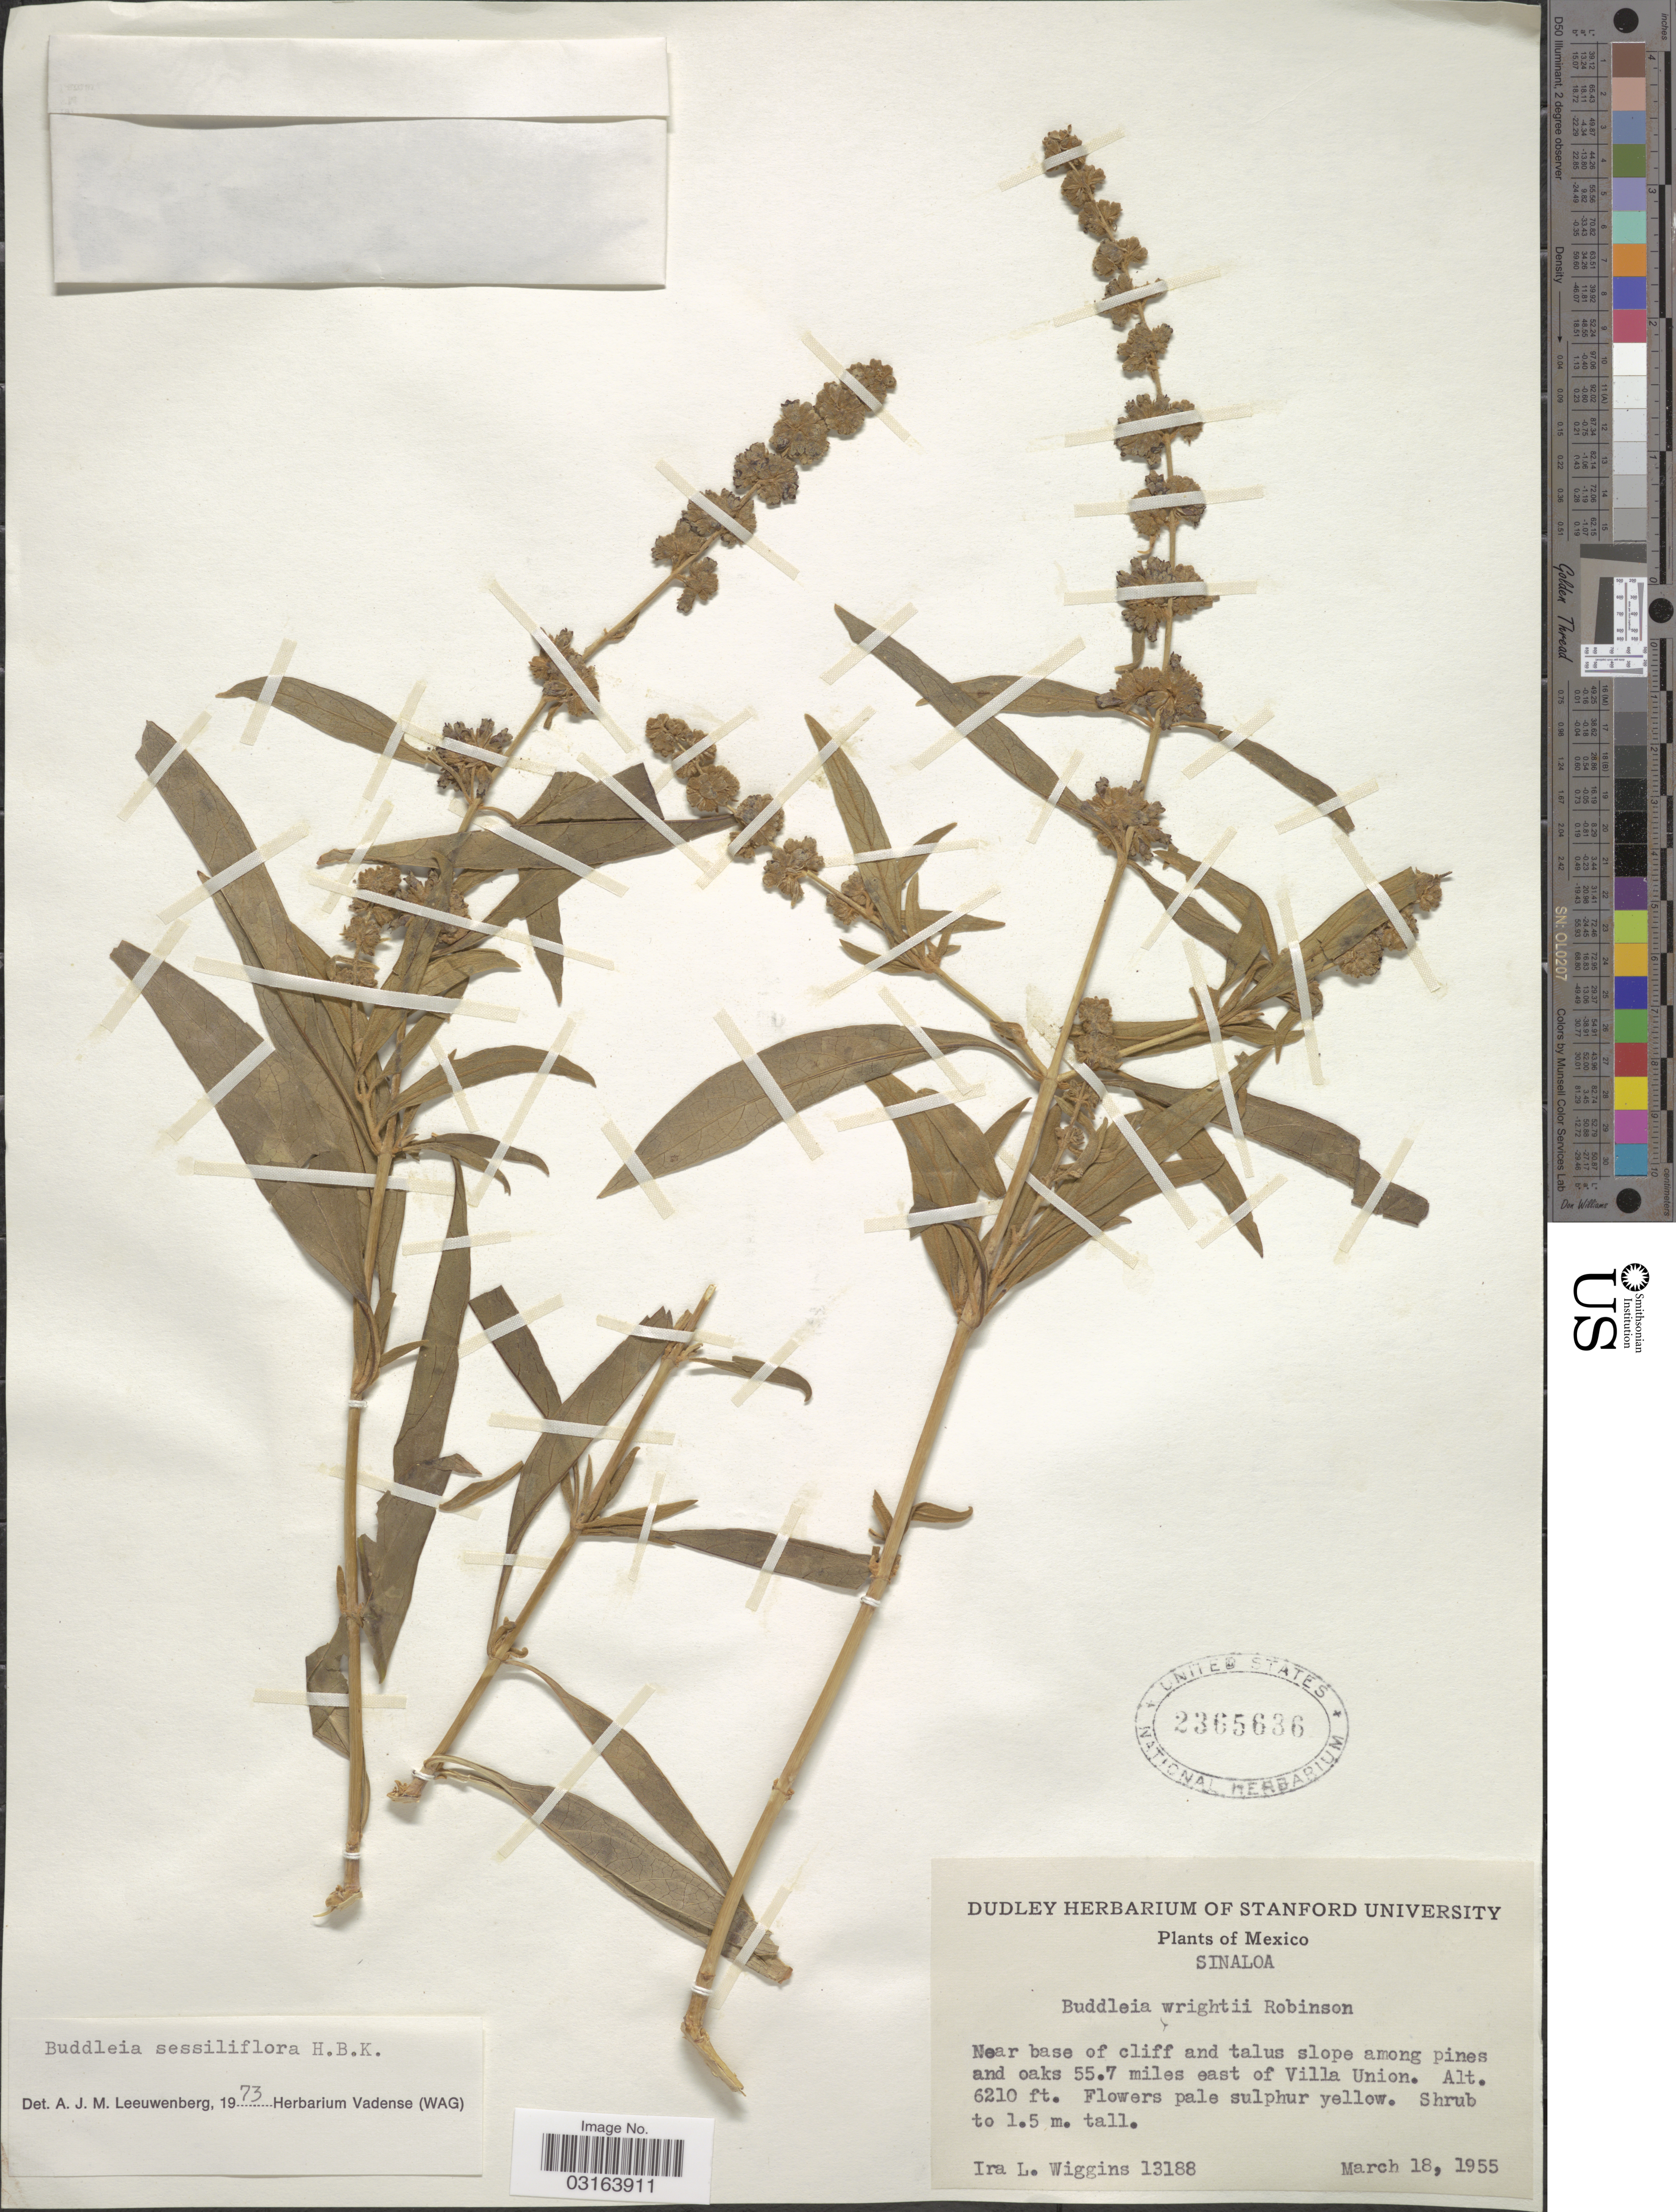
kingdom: Plantae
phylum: Tracheophyta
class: Magnoliopsida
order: Lamiales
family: Scrophulariaceae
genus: Buddleja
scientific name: Buddleja sessiliflora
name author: Kunth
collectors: I. L. Wiggins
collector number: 13188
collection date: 1955-03-18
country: Mexico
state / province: Sinaloa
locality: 55.7 miles east of Villa Union.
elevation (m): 1893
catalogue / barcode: US 2365636